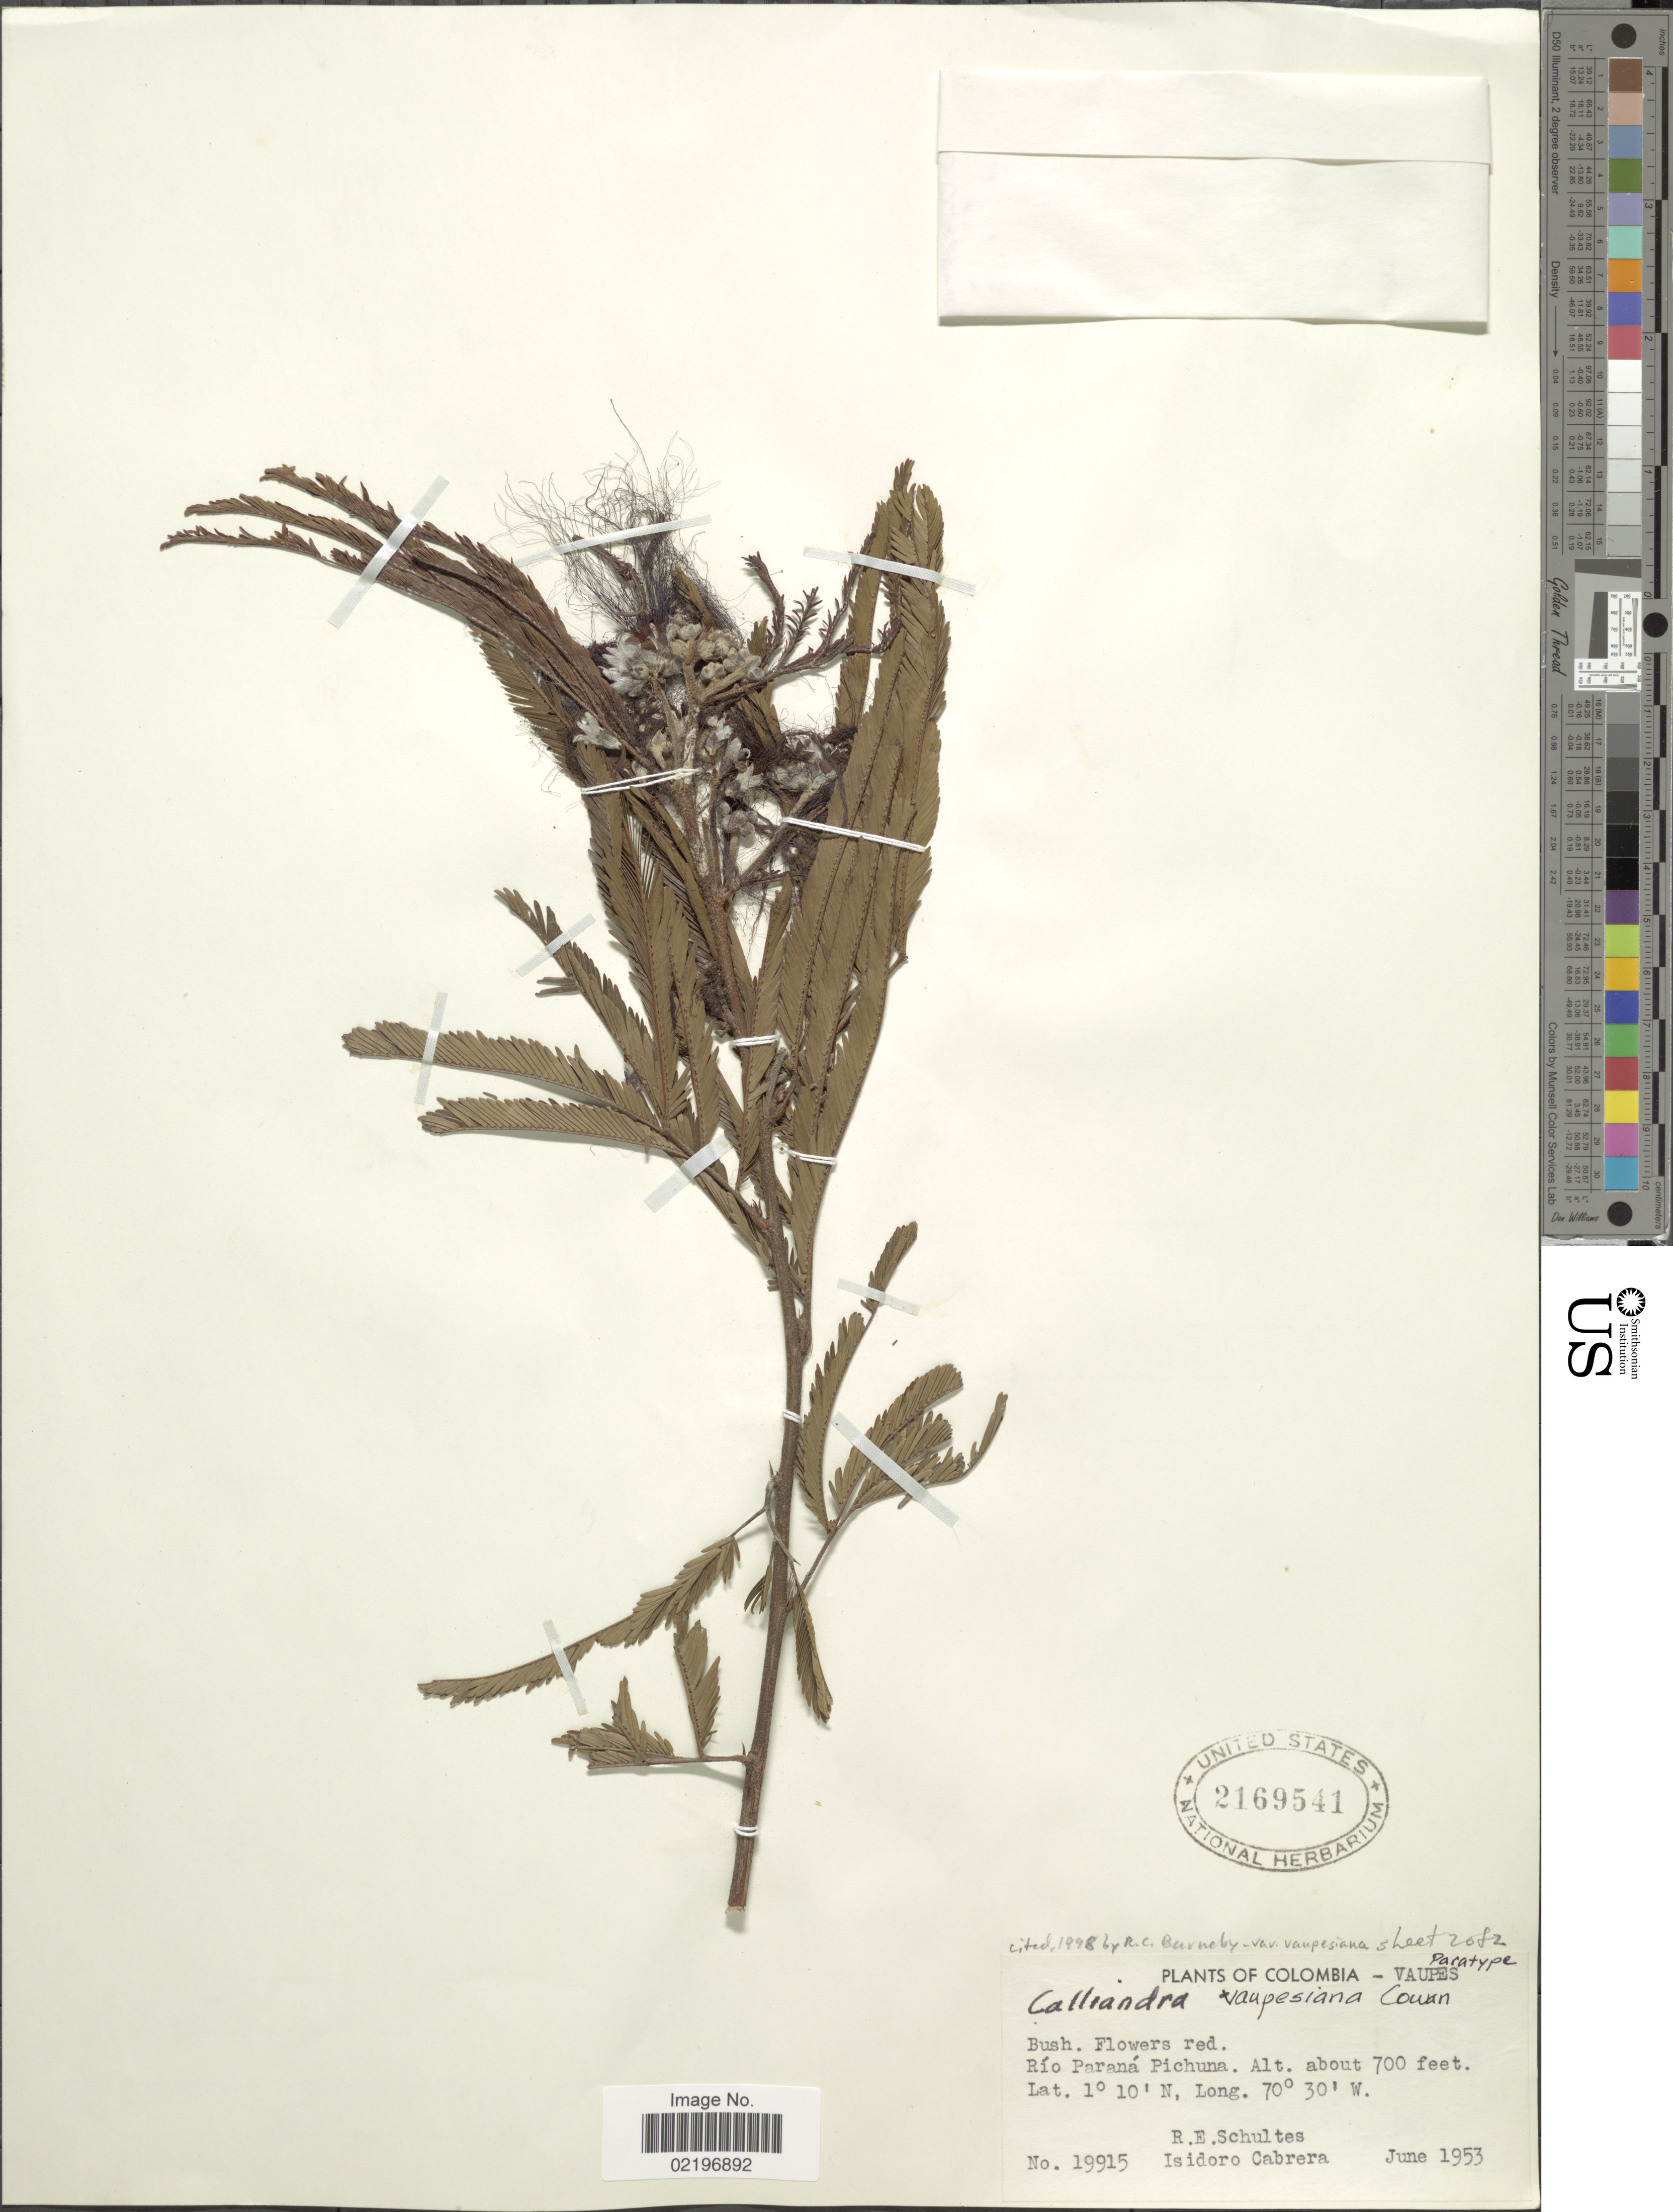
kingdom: Plantae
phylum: Tracheophyta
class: Magnoliopsida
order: Fabales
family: Fabaceae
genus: Calliandra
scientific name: Calliandra vaupesiana var. vaupesiana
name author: R.S. Cowan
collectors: R. E. Schultes & I. Cabrera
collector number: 19915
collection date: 1953-06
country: Colombia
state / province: Vaupés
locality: Rio Parana Pichuna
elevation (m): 213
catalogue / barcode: US 2169541